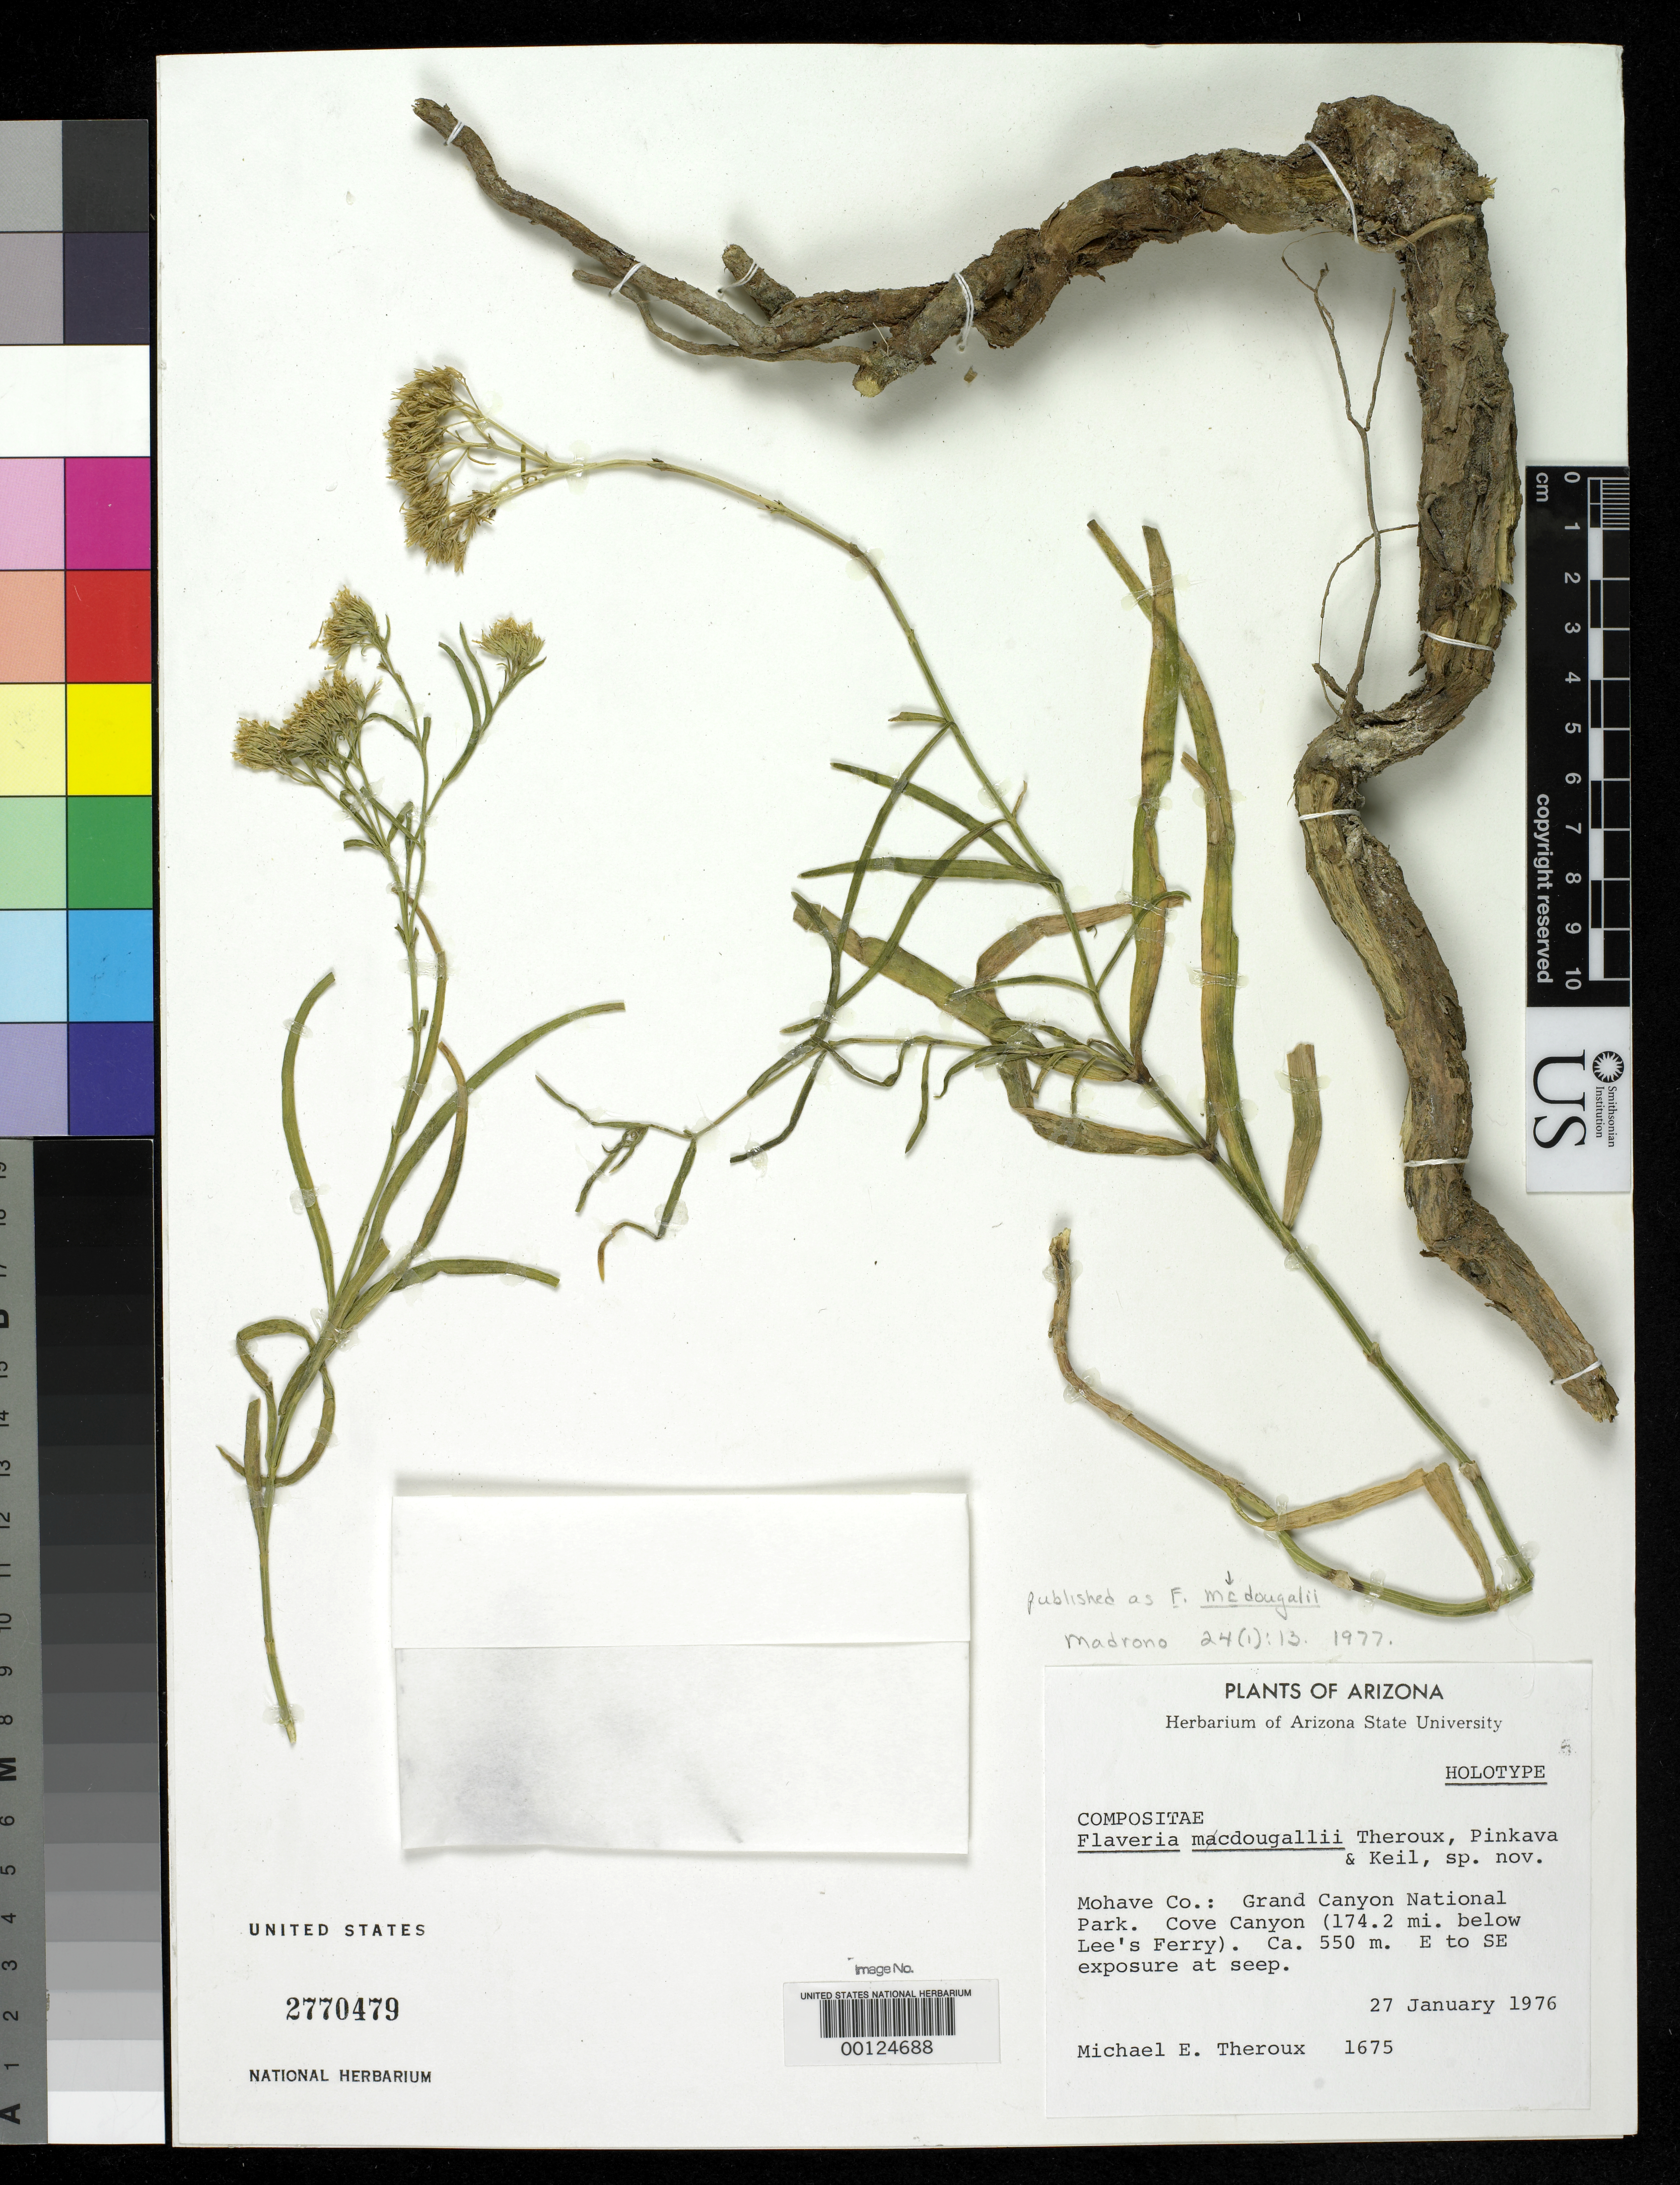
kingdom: Plantae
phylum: Tracheophyta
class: Magnoliopsida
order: Asterales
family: Asteraceae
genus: Flaveria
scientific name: Flaveria mcdougallii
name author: Theroux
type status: Holotype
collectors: M. Theroux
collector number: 1675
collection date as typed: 27 Jan 1976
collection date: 1976-01-27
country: United States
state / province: Arizona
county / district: Mohave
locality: Grand Canyon National Park, Cove Canyon.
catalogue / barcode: US 2770479